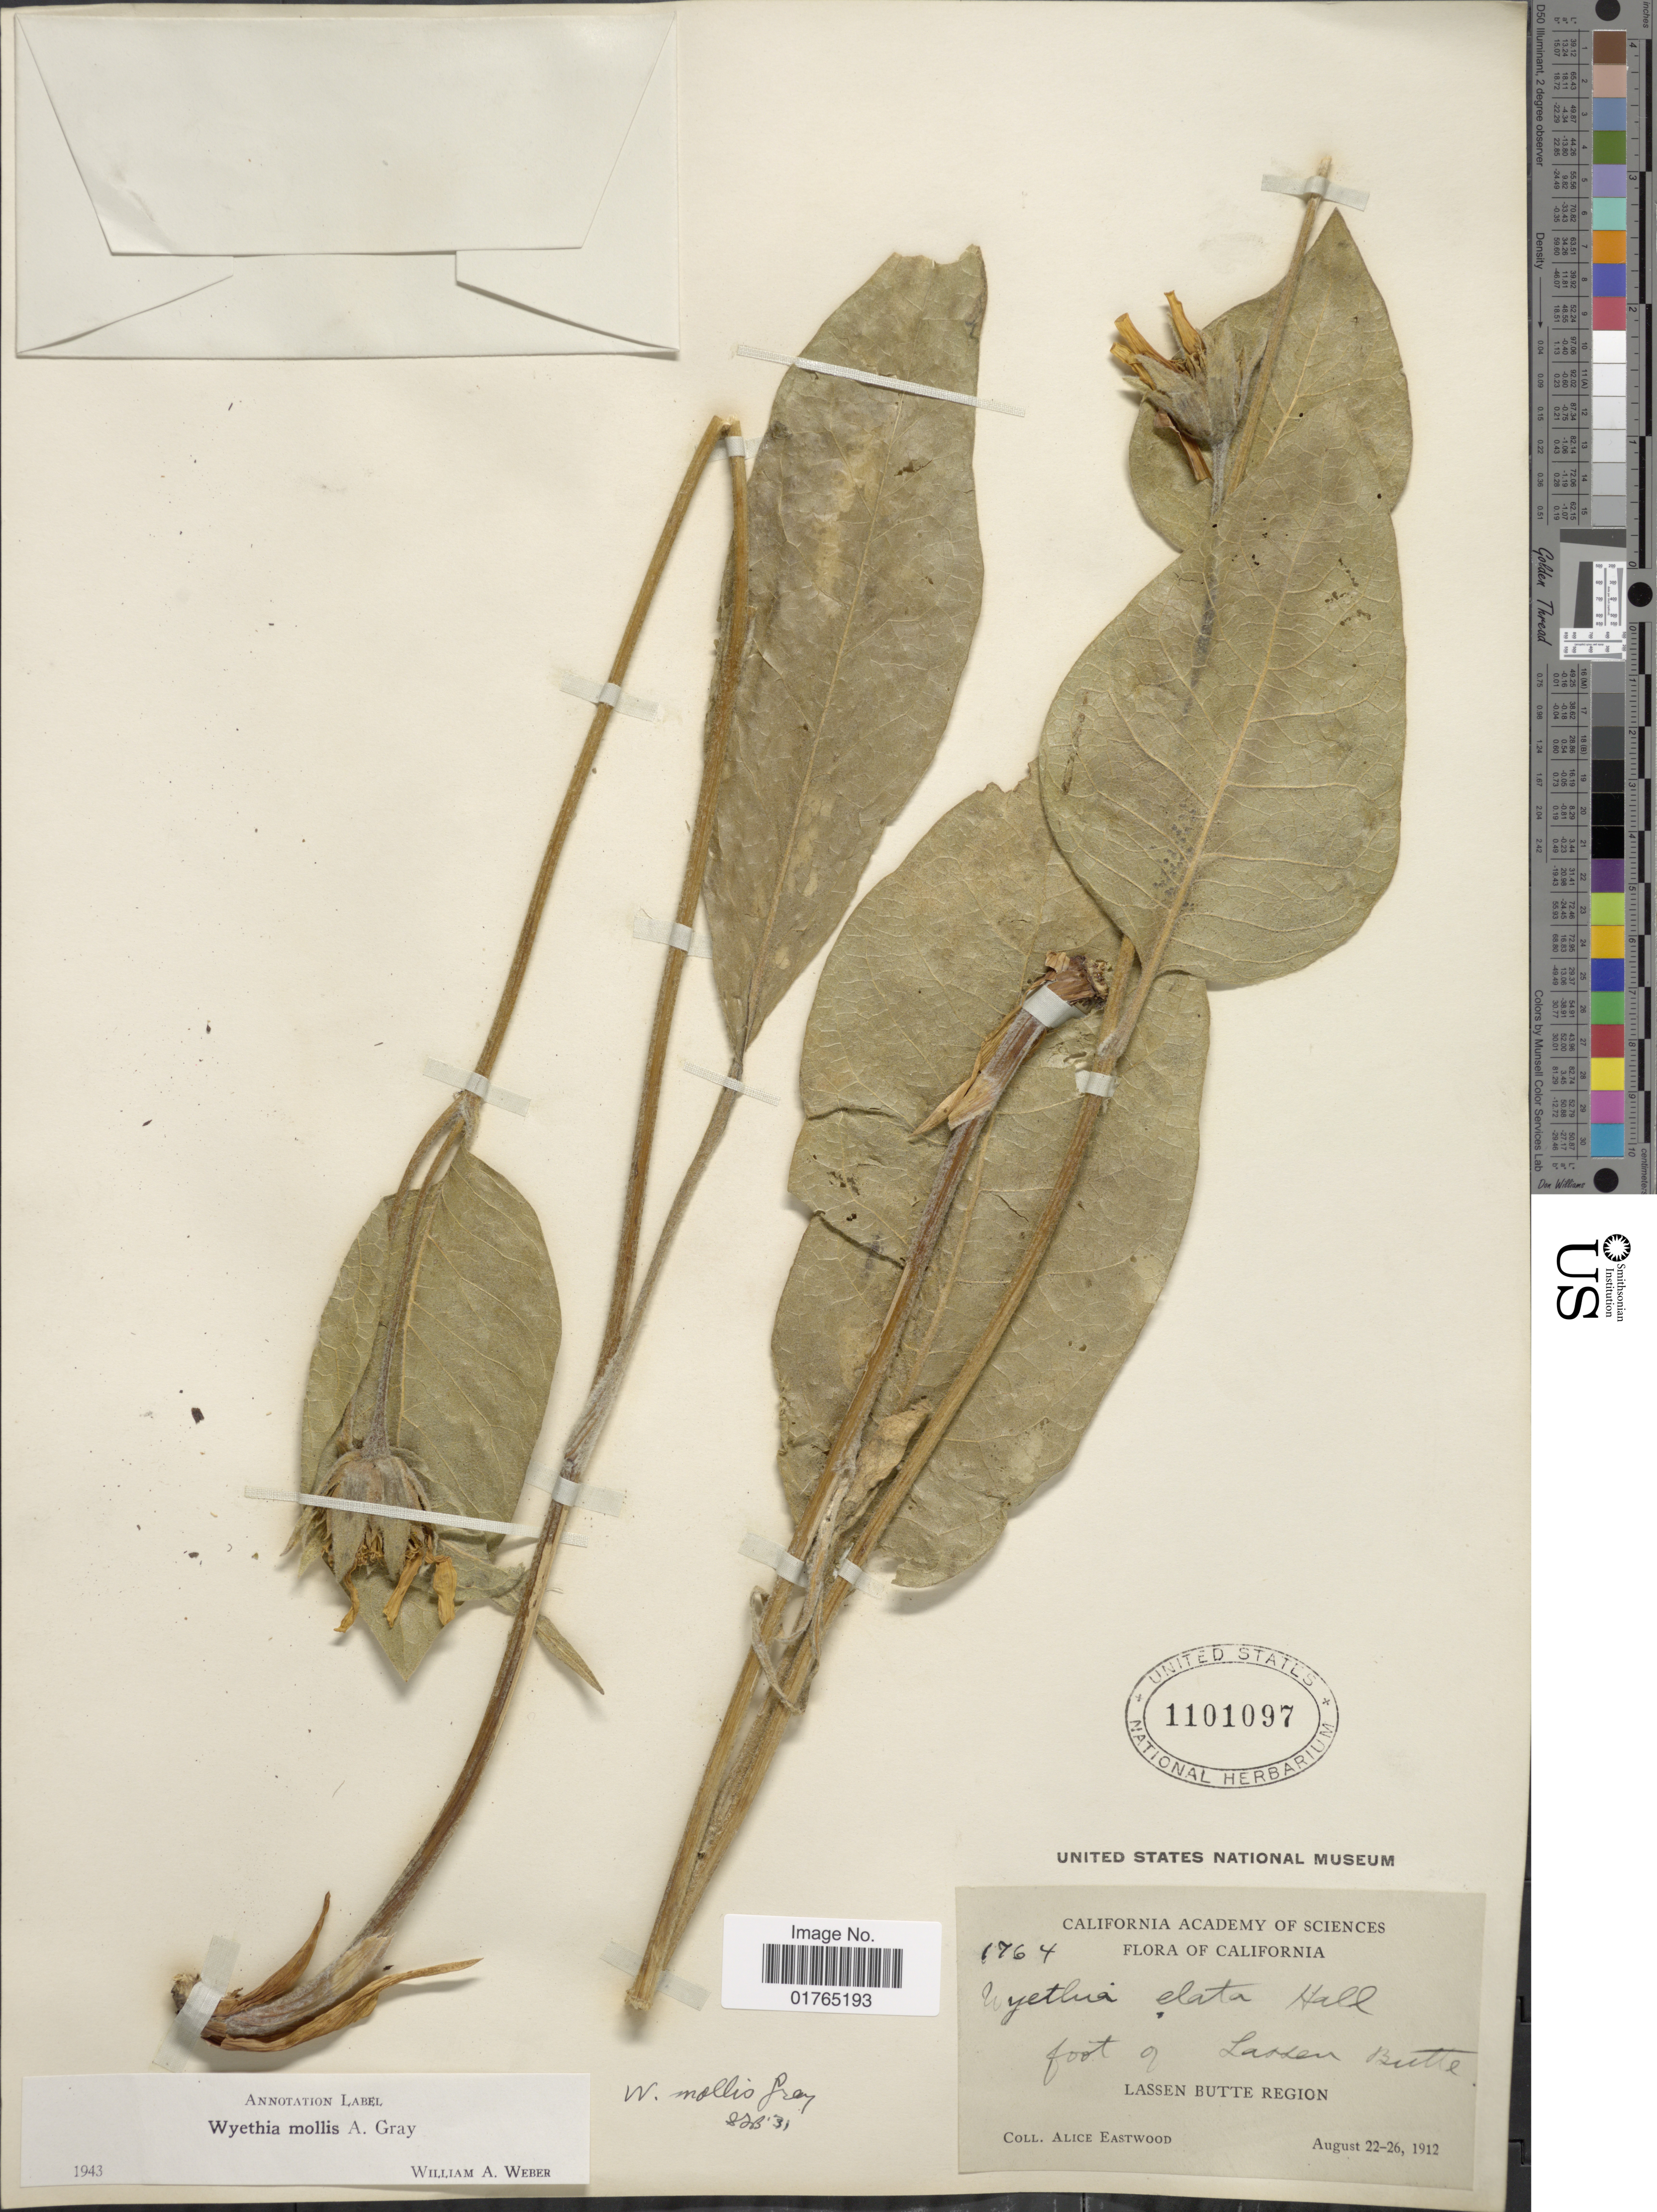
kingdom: Plantae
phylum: Tracheophyta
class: Magnoliopsida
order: Asterales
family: Asteraceae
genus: Wyethia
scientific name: Wyethia mollis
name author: A. Gray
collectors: A. Eastwood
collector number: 1764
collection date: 1912-08-22/1912-08-26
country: United States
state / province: California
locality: Foot of Latten Butte, Lassen Butte Region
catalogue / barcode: US 1101097